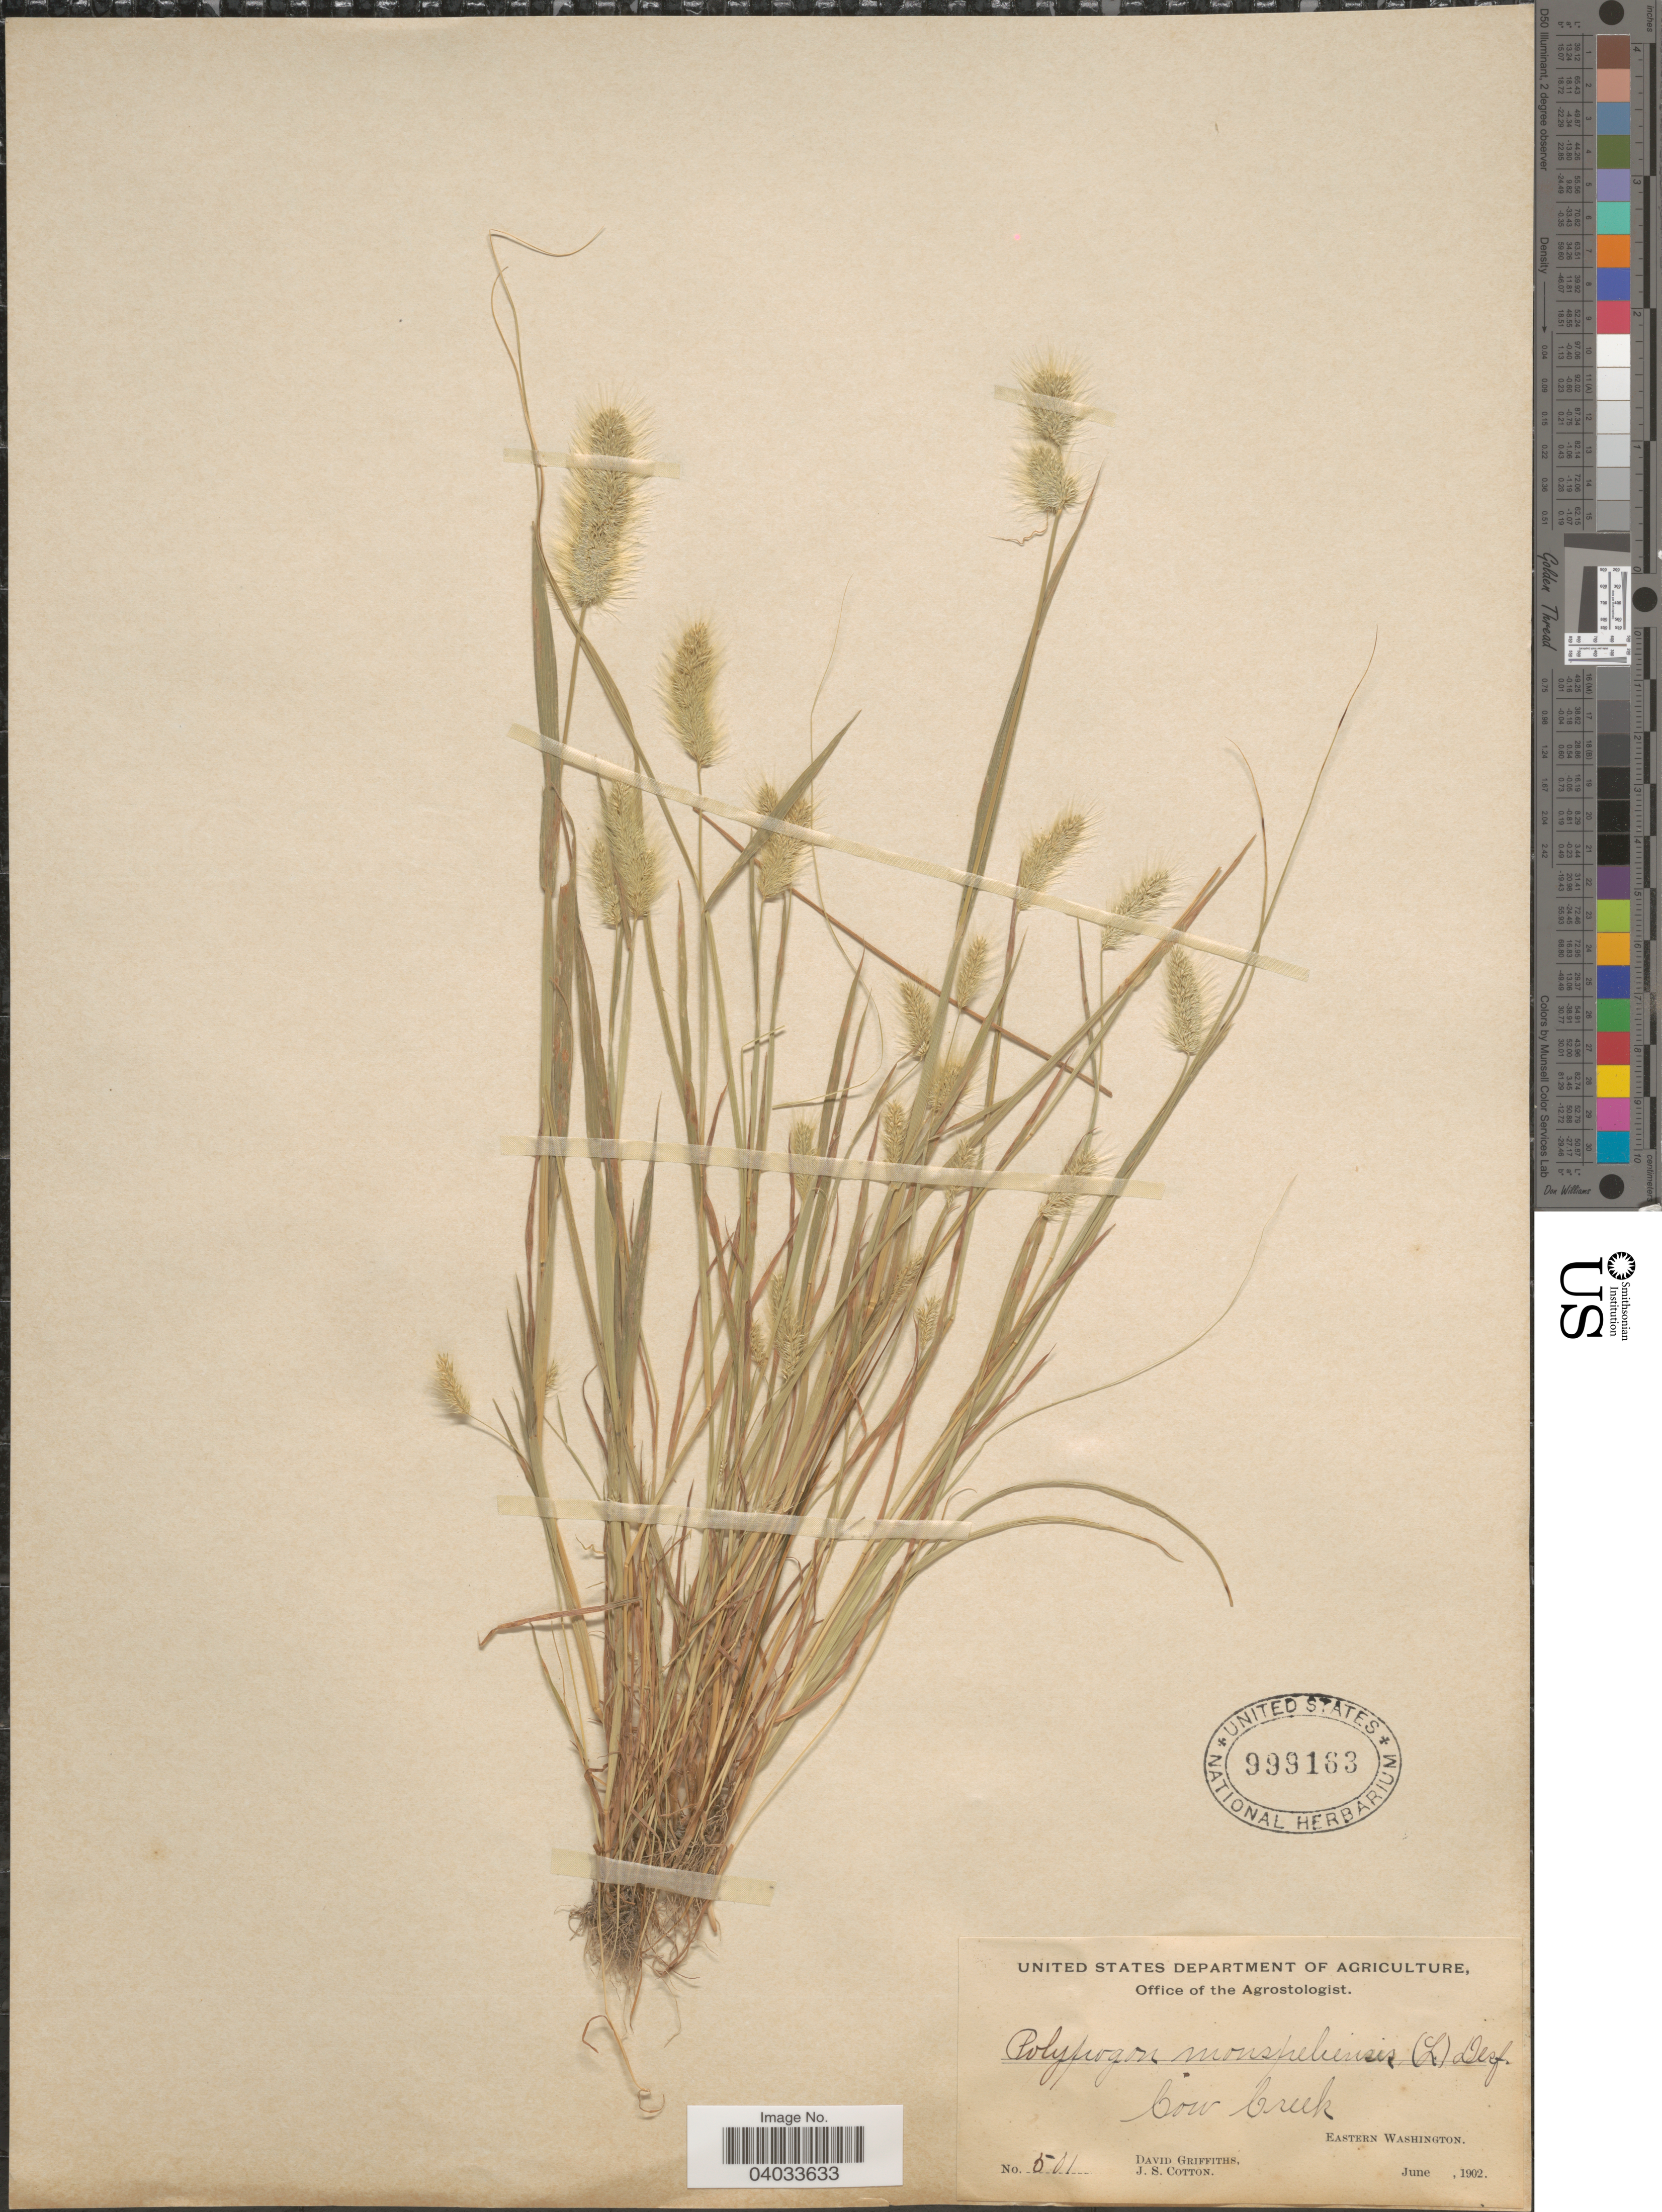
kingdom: Plantae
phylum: Tracheophyta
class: Liliopsida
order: Poales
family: Poaceae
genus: Polypogon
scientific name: Polypogon monspeliensis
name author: (L.) Desf.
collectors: D. Griffiths & J. S. Cotton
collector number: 501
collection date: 1902-06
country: United States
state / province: Washington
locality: Cow Creek. Eastern Washington.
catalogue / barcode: US 999163